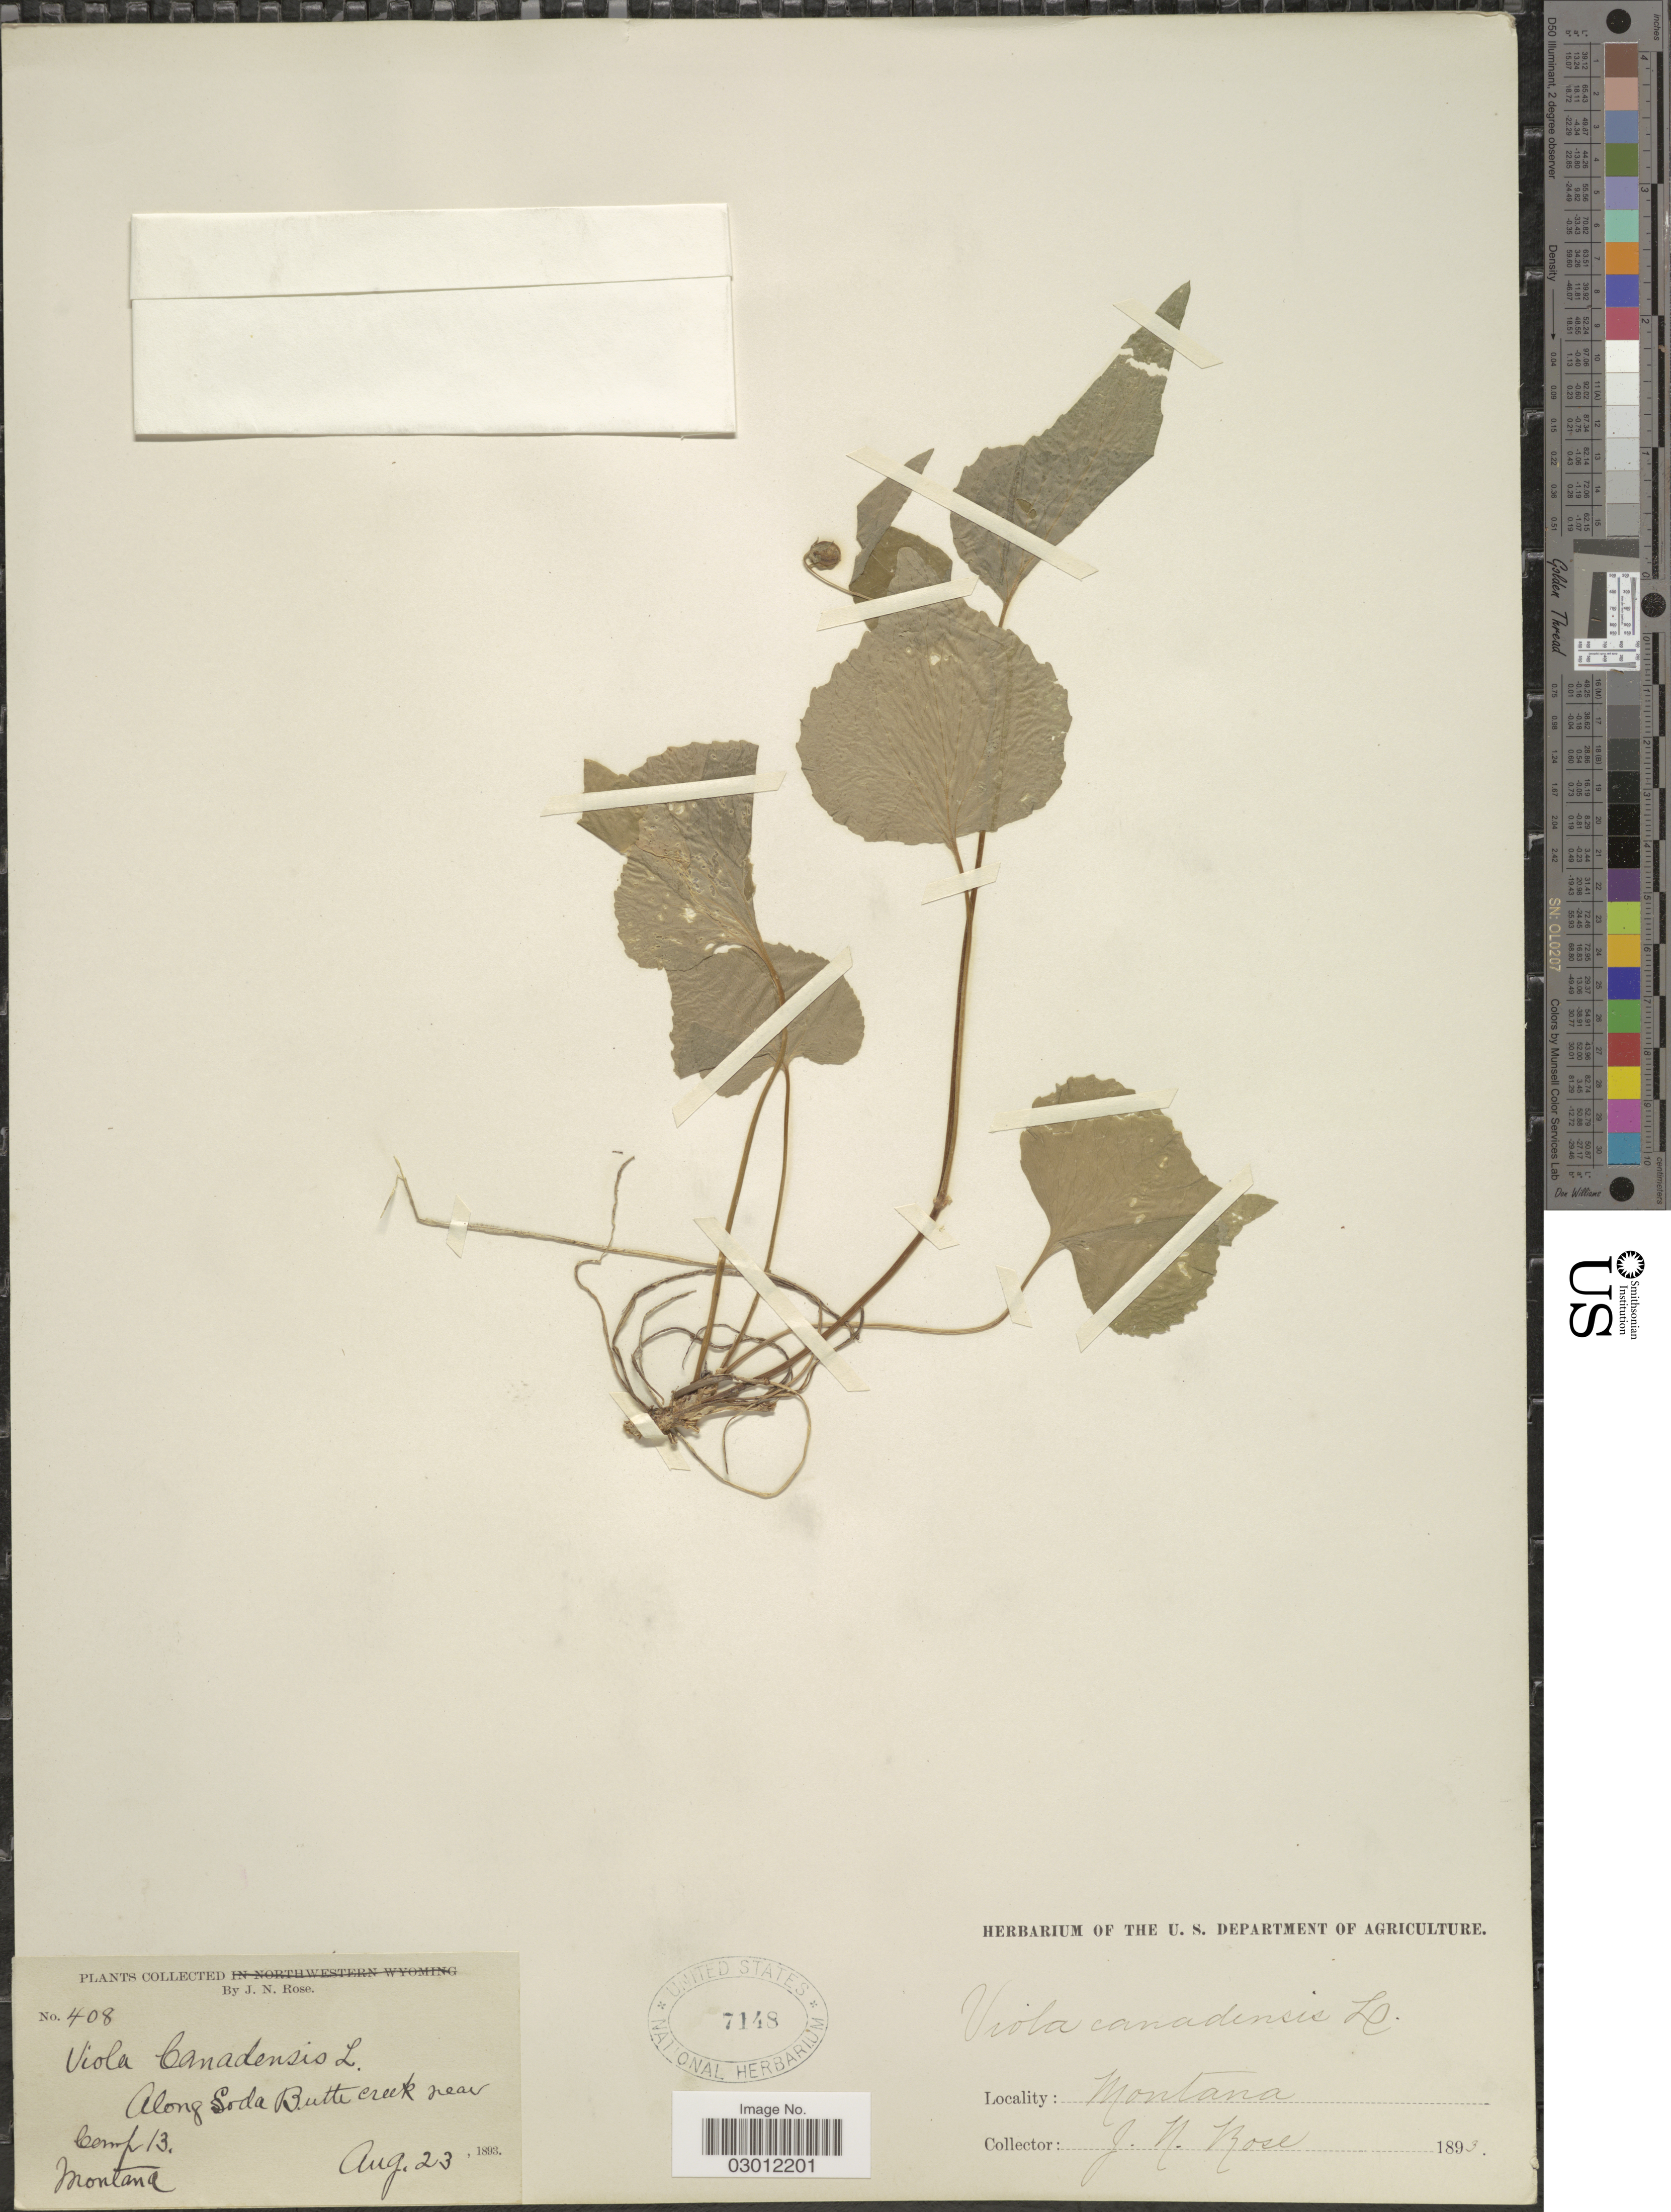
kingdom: Plantae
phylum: Tracheophyta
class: Magnoliopsida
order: Malpighiales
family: Violaceae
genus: Viola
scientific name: Viola canadensis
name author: L.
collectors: J. N. Rose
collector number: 408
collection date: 1893-08-23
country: United States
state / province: Montana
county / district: Park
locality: Along Soda Butte Creek near Camp 13.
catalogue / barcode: US 7148